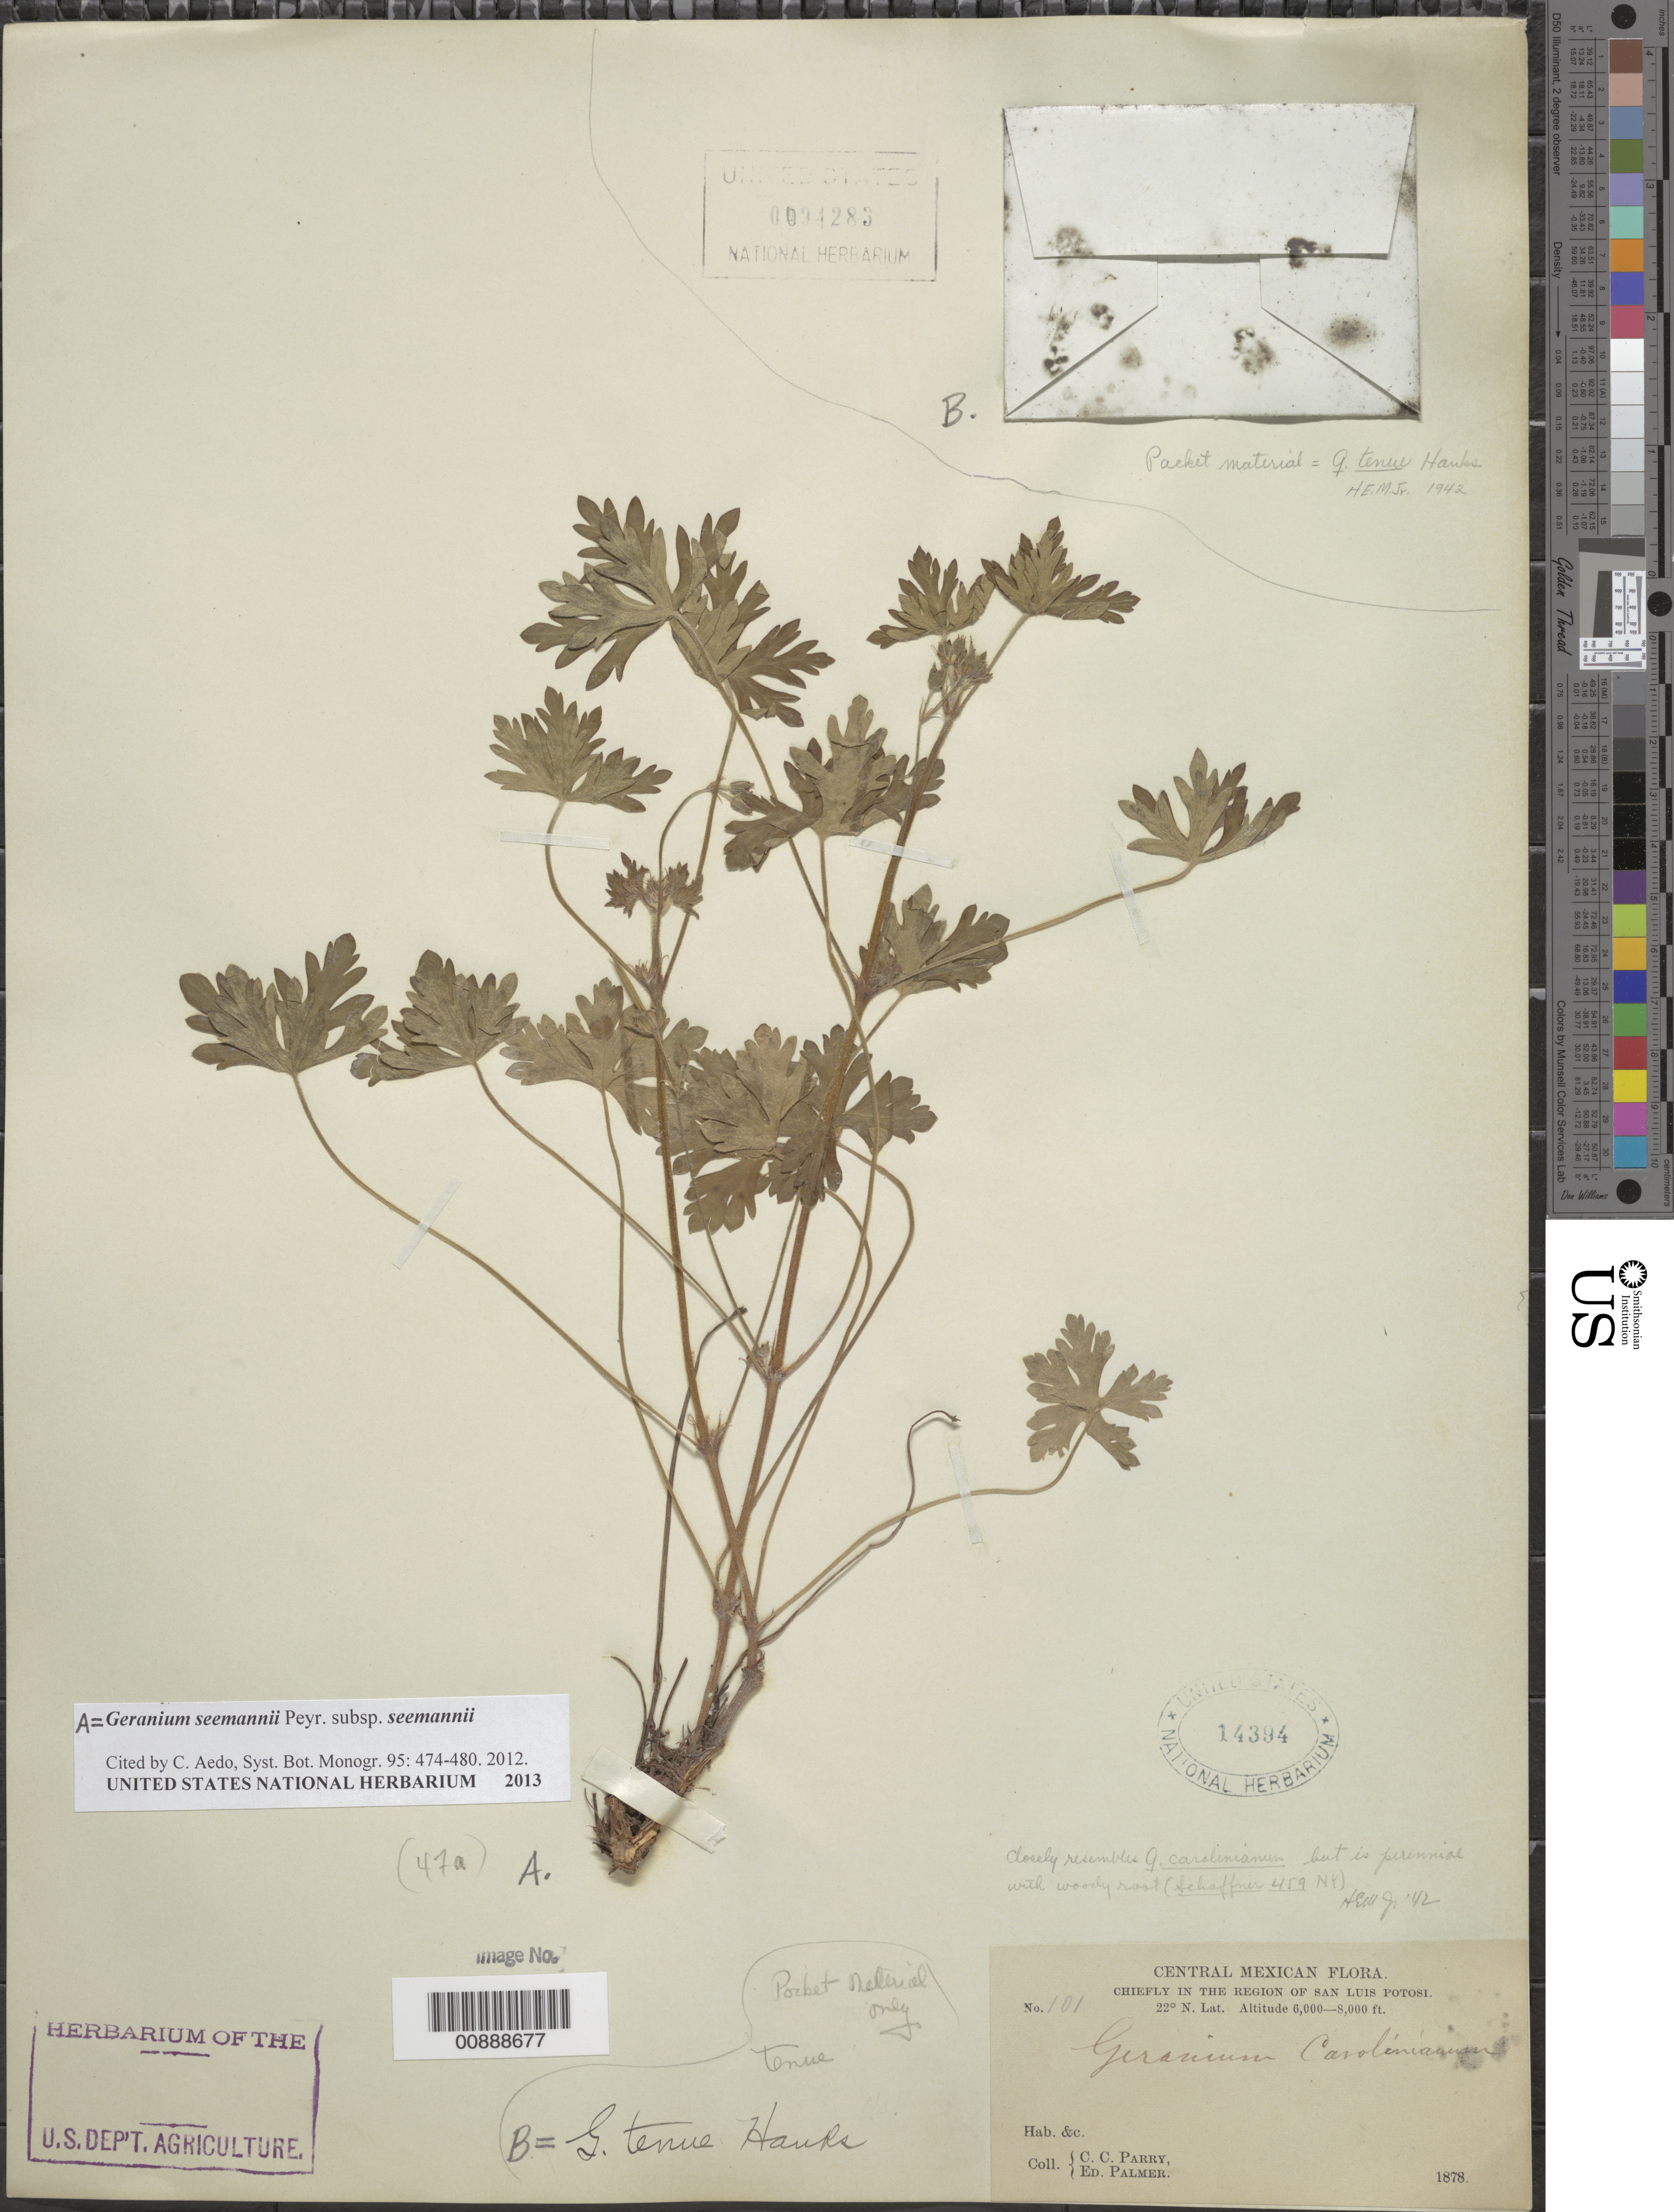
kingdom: Plantae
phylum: Tracheophyta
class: Magnoliopsida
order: Geraniales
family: Geraniaceae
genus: Geranium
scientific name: Geranium tenue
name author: Hanks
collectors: C. C. Parry & E. Palmer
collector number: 101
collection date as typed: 1878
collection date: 1878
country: Mexico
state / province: San Luis Potosí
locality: Chiefly in the region of San Luis Potosí.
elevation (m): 1829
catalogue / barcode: US 94283-2